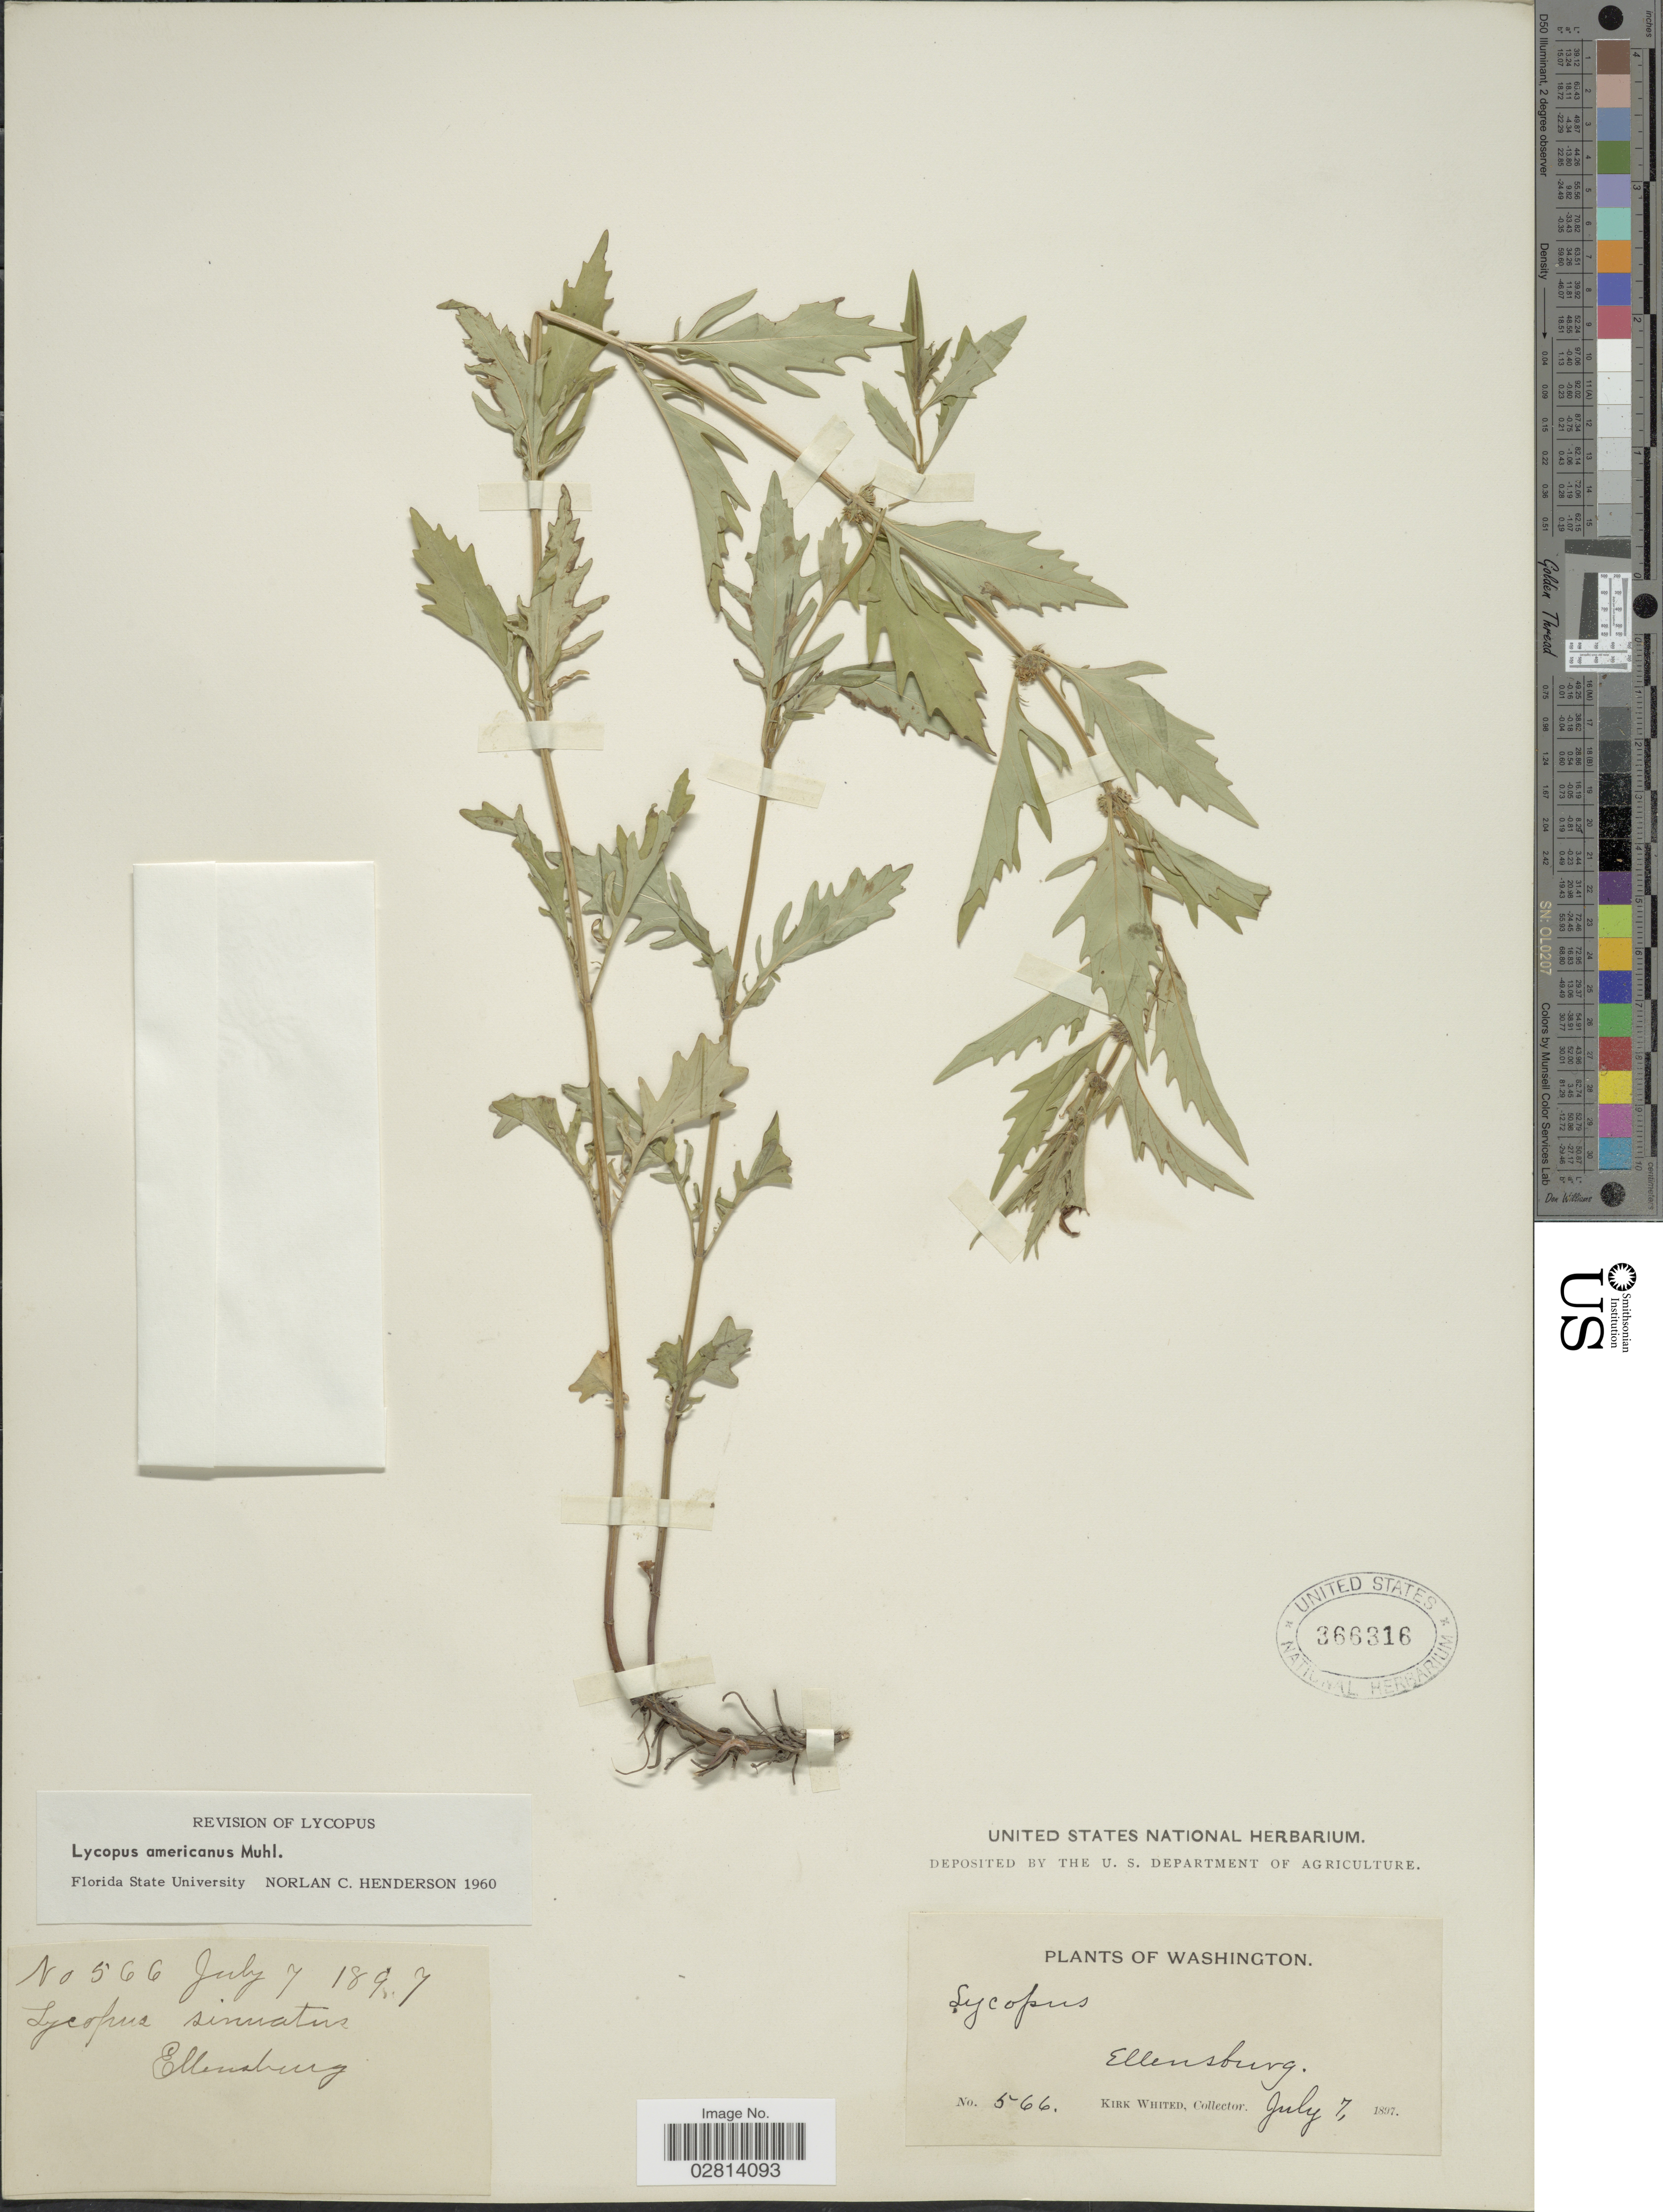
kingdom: Plantae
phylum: Tracheophyta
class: Magnoliopsida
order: Lamiales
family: Lamiaceae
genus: Lycopus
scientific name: Lycopus americanus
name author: Muhl. ex W.P.C. Barton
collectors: K. Whited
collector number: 566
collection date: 1897-07-07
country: United States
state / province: Washington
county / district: Kittitas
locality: Ellensburg.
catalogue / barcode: US 366316